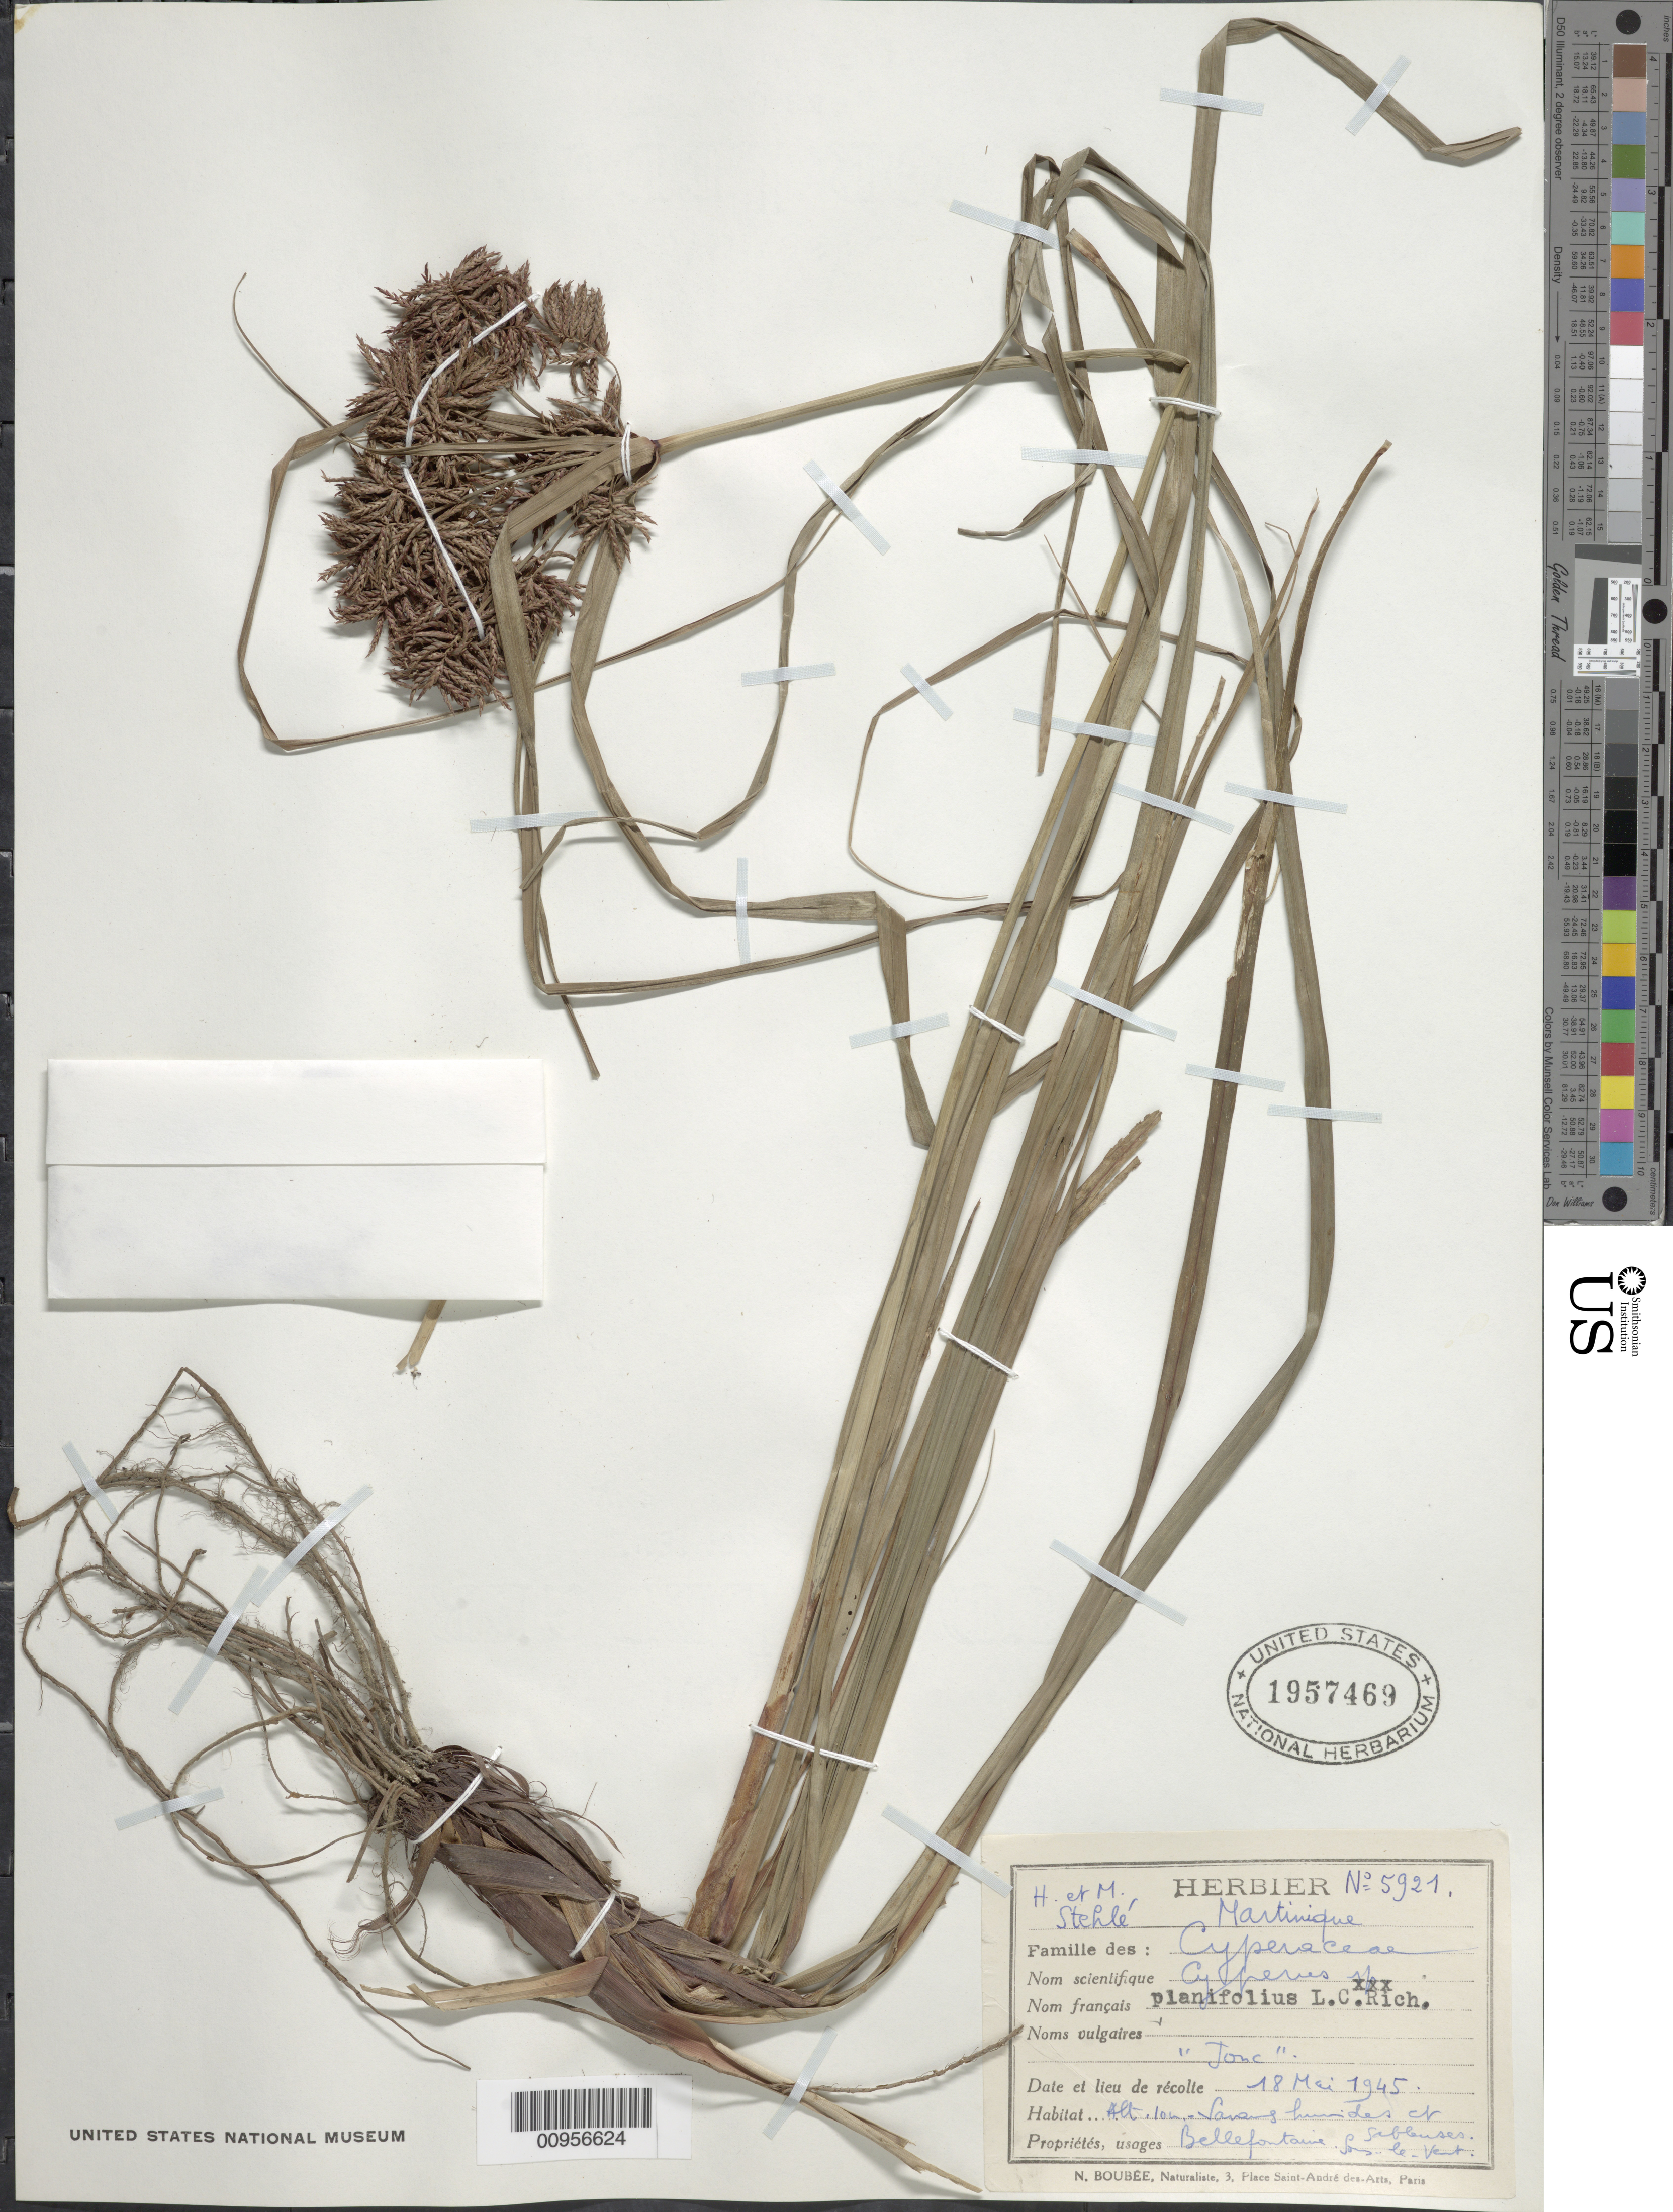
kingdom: Plantae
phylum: Tracheophyta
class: Liliopsida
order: Poales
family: Cyperaceae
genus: Cyperus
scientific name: Cyperus planifolius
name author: Rich.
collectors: H. Stehlé & M. Stehlé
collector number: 5921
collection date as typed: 18 May 1945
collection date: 1945-05-18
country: Martinique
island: Martinique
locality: Bellefontaine, sous "Sablauses" le Vert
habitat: Savanes humides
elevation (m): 10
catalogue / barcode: US 1957469